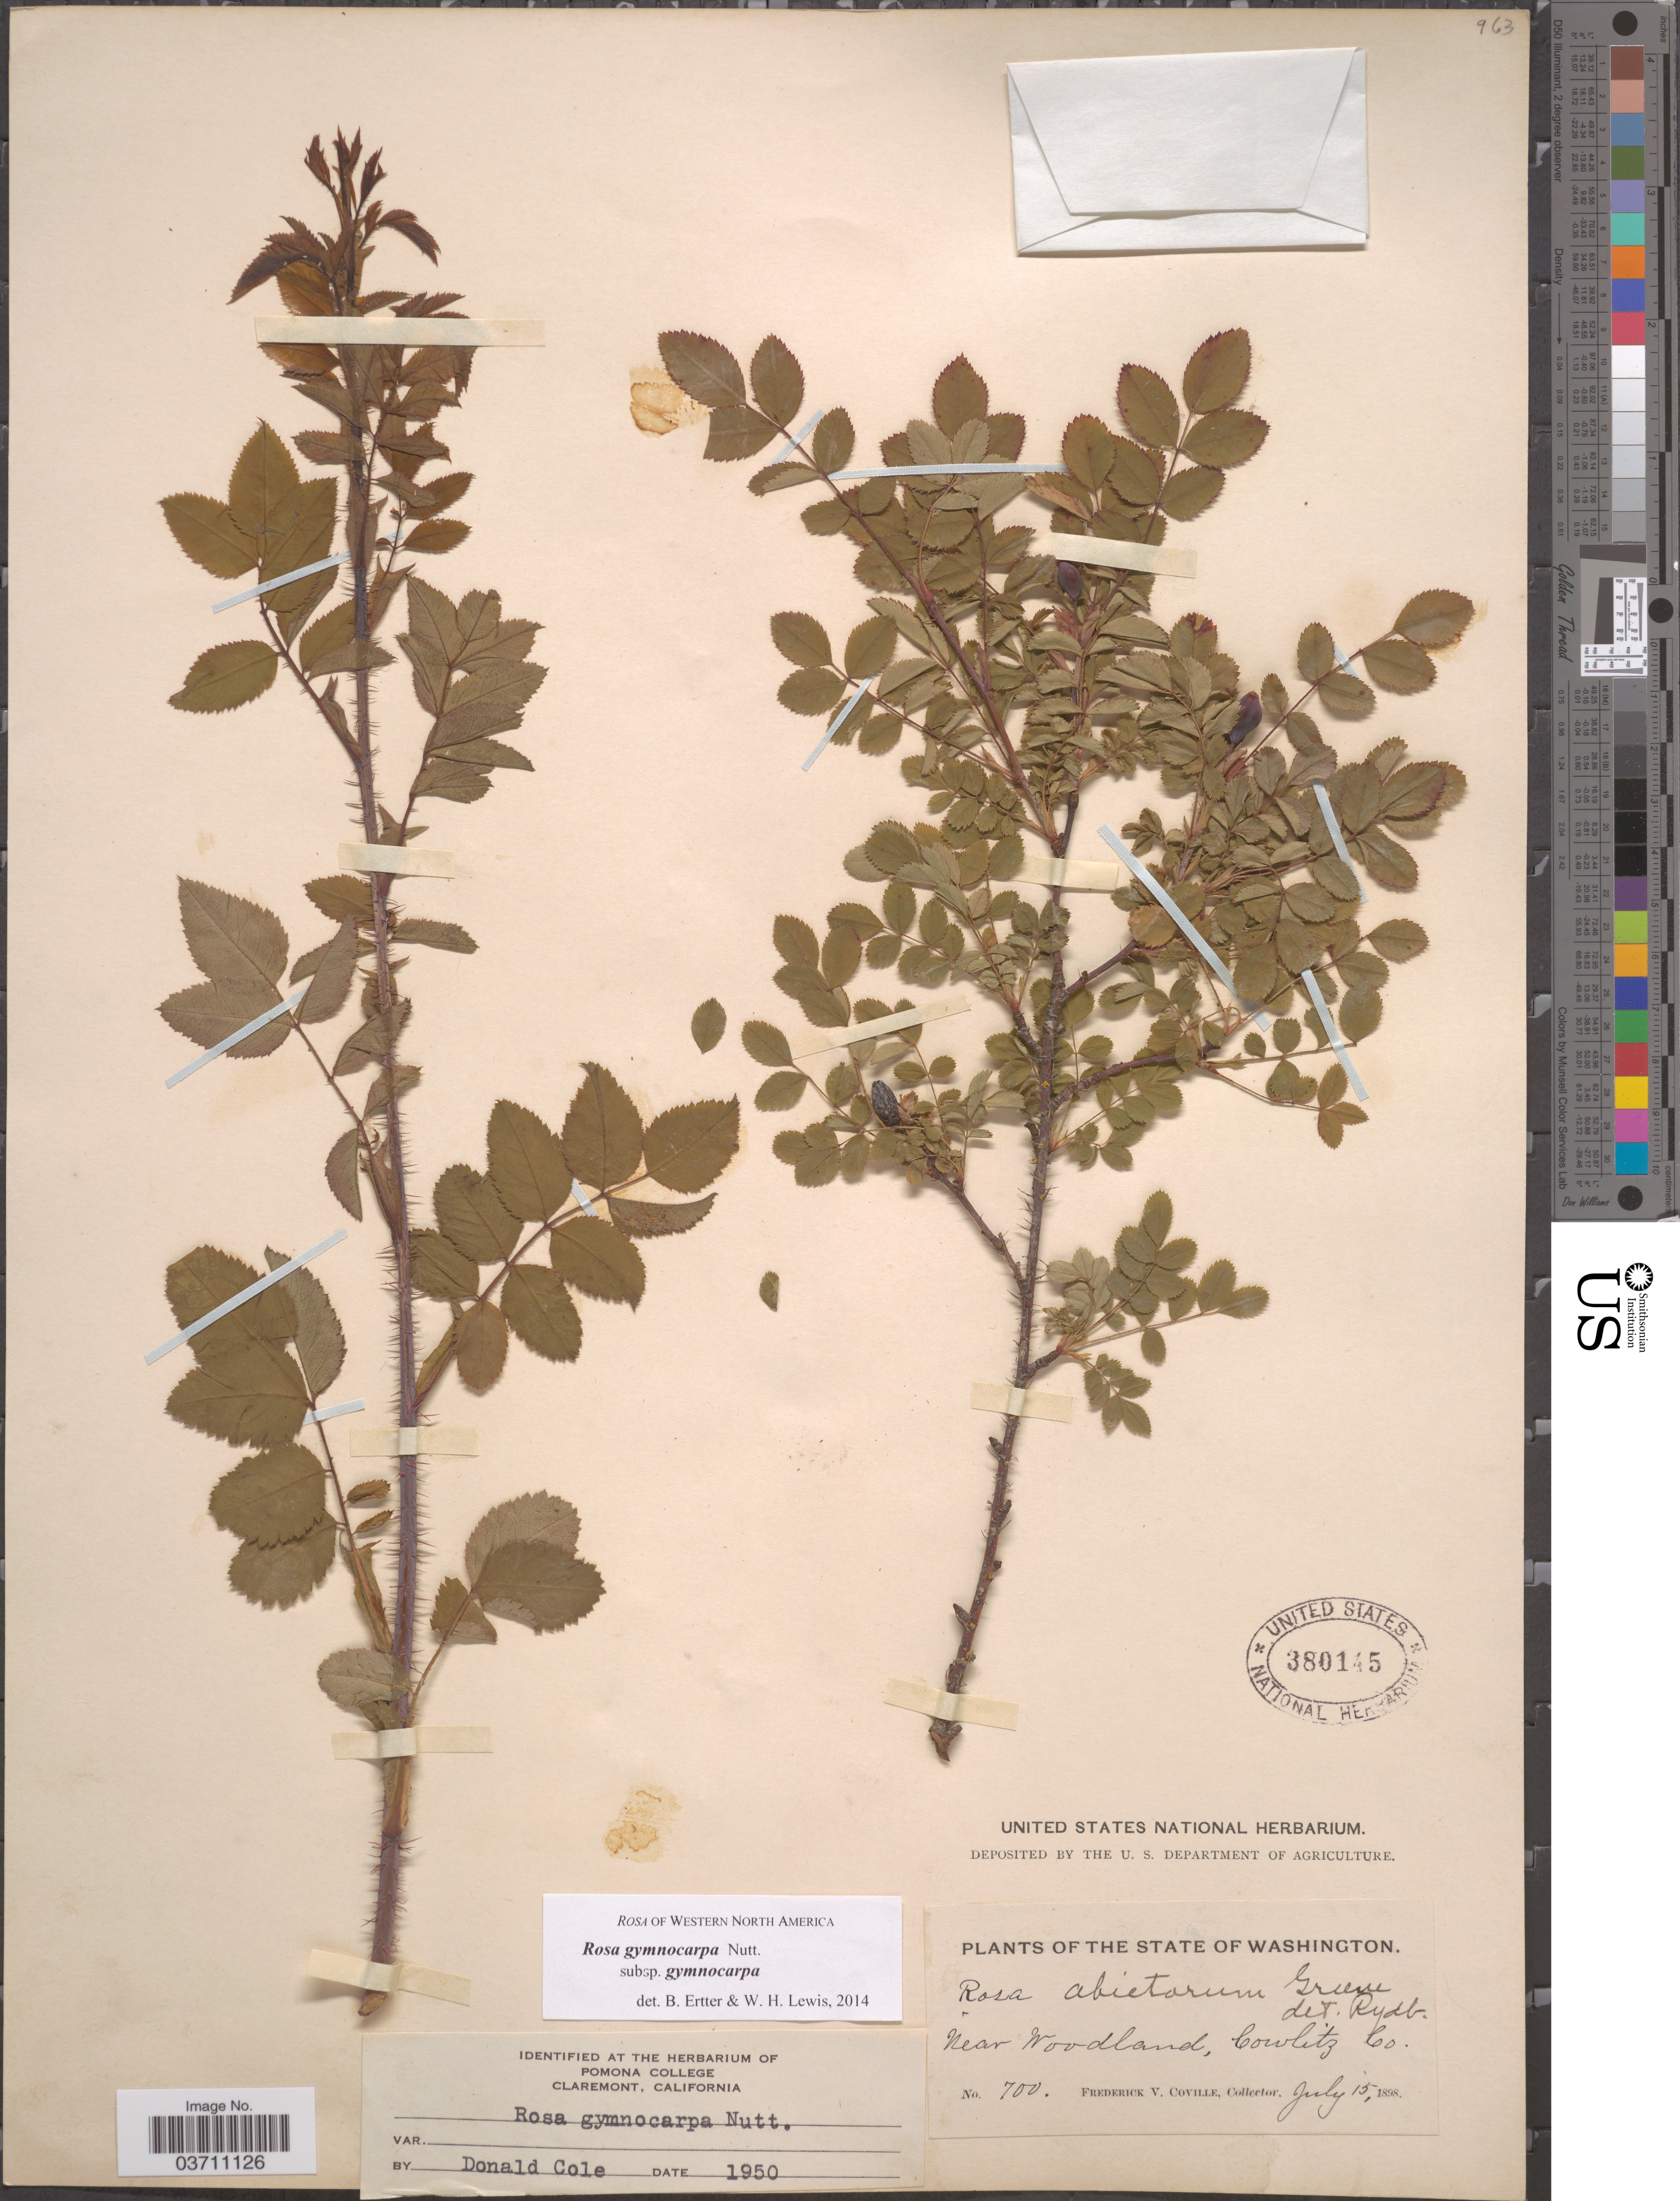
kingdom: Plantae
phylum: Tracheophyta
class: Magnoliopsida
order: Rosales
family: Rosaceae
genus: Rosa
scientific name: Rosa gymnocarpa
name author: Nutt.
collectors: F. V. Coville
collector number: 700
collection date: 1898-07-15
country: United States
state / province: Washington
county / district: Cowlitz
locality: Near Woodland, Cowlitz Co.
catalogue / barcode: US 380145